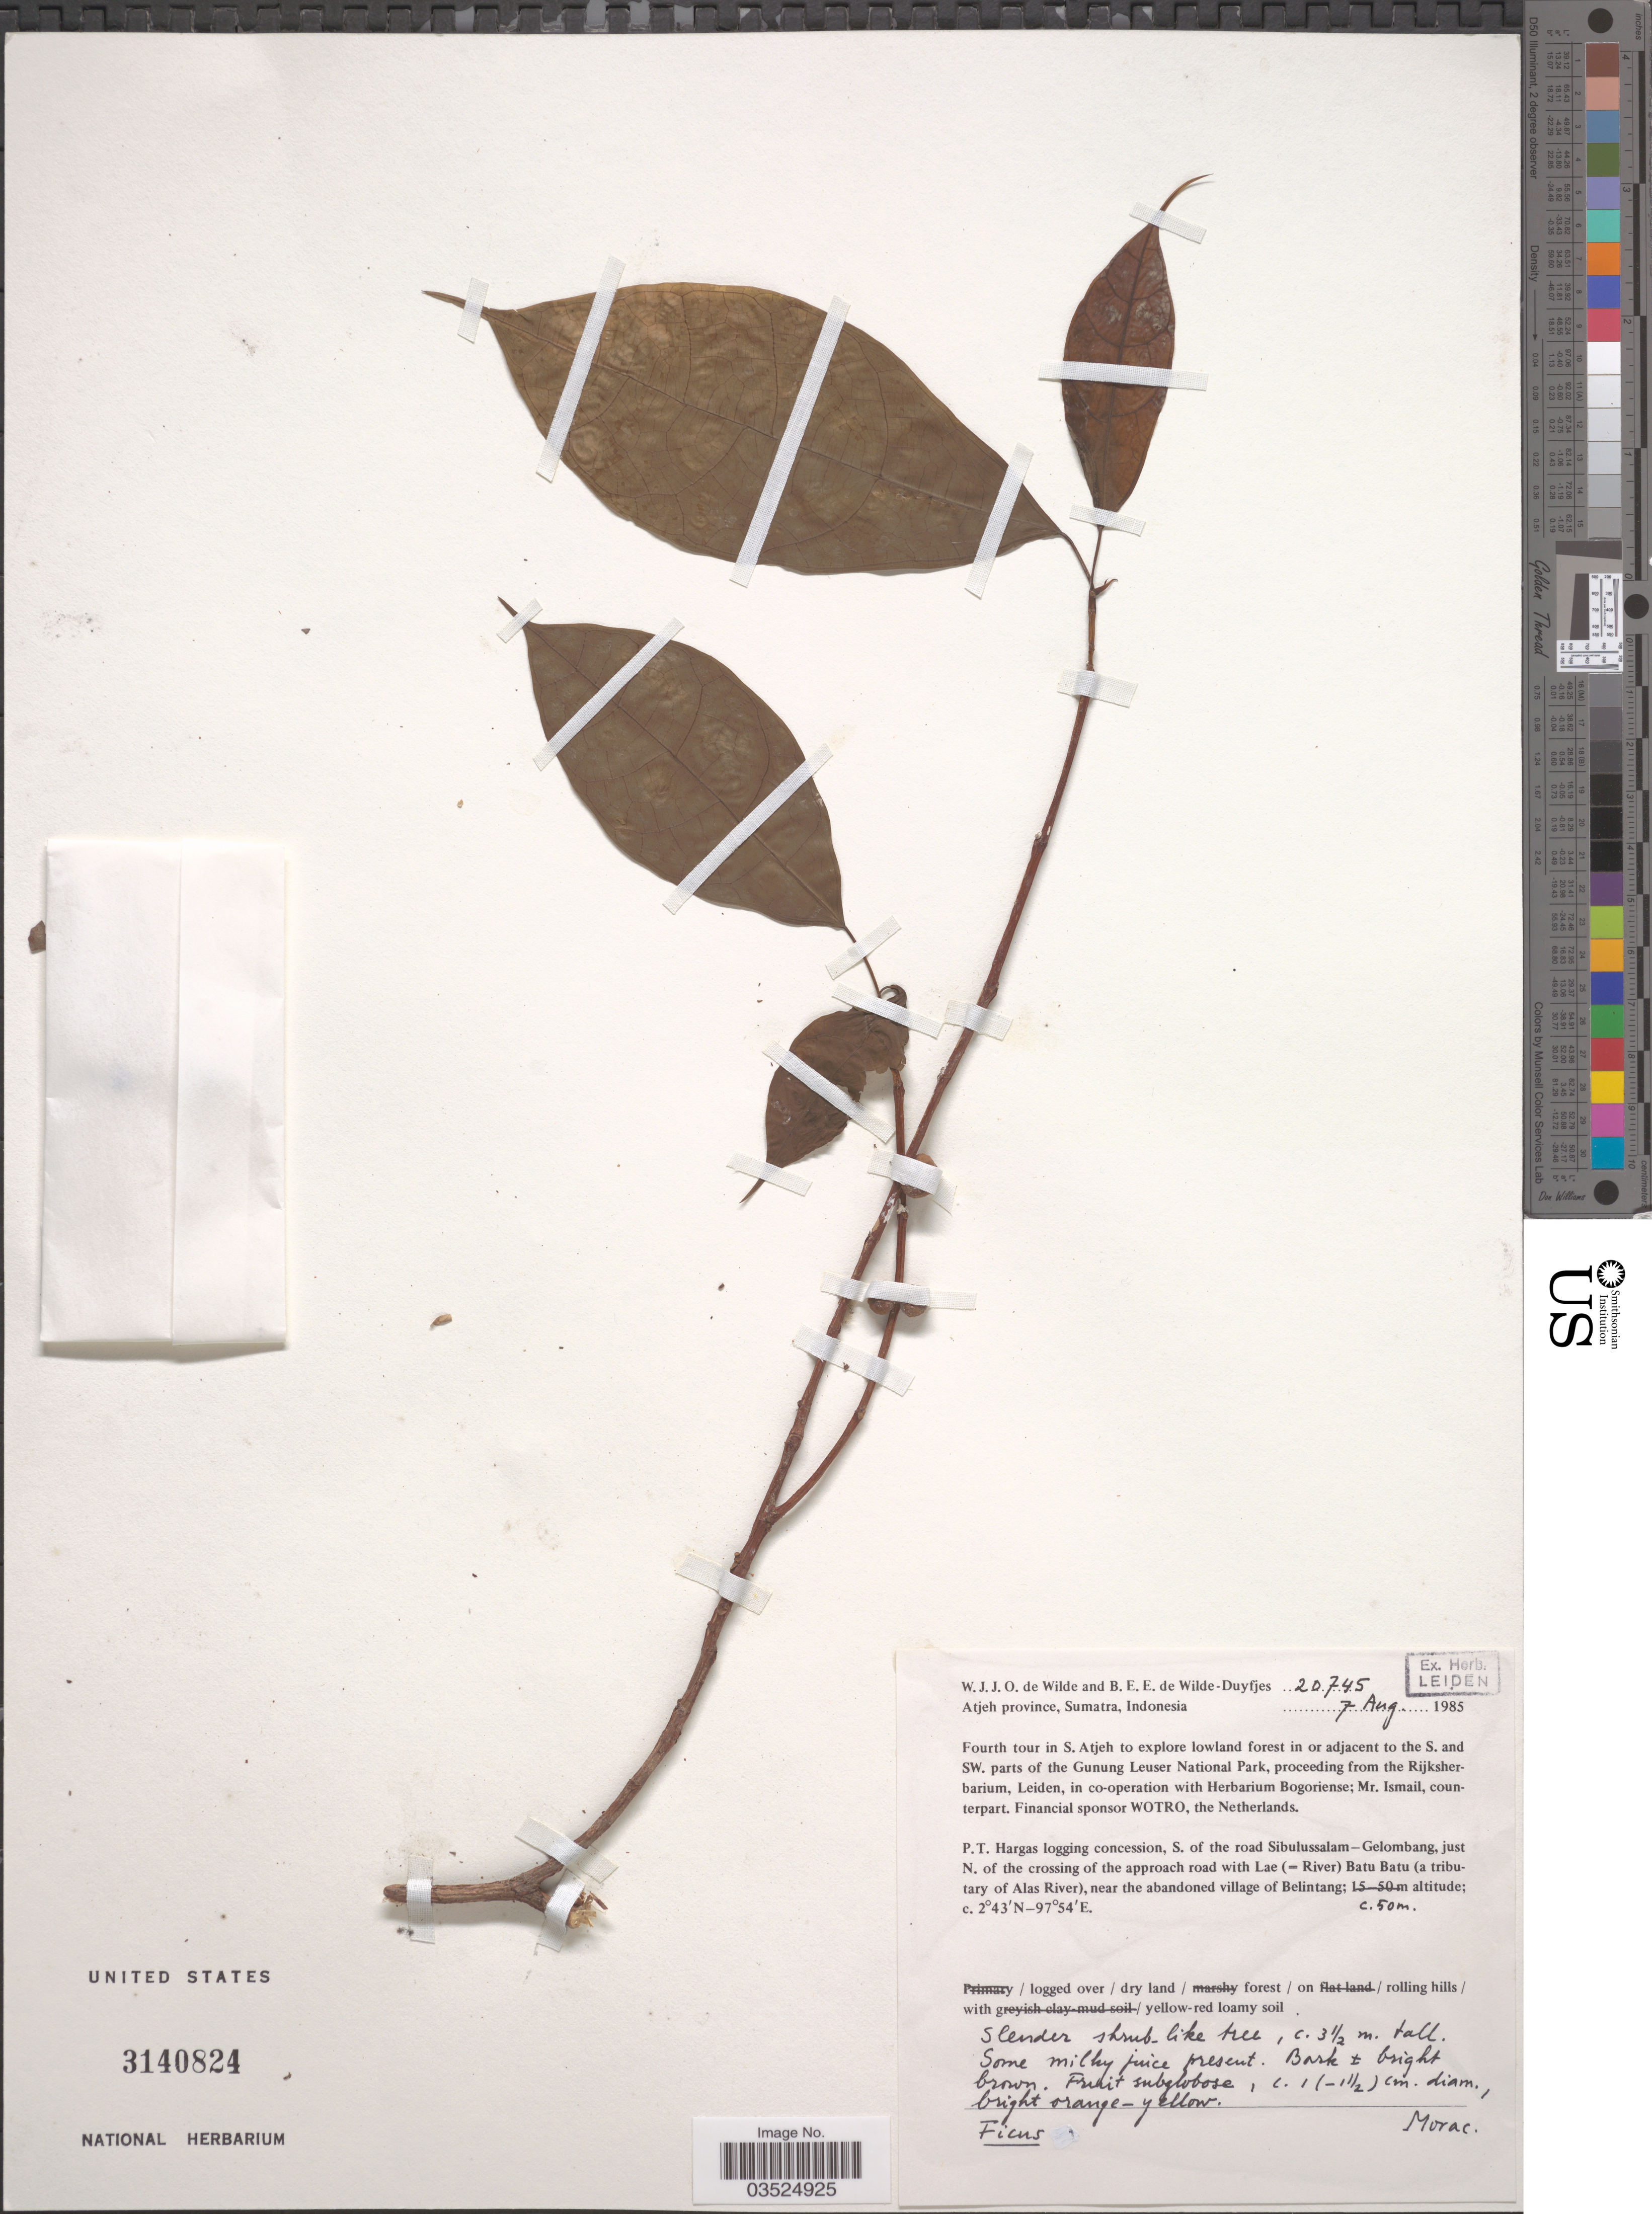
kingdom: Plantae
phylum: Tracheophyta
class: Magnoliopsida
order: Rosales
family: Moraceae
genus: Ficus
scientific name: Ficus sp.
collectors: W. J. de Wilde & B. E. de Wilde-Duyfjes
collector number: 20745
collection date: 1985-08-07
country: Indonesia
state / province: Sumatra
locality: Atjeh province. Fourth tour in S. Atjeh to explore lowland forest in or adjacent to the S. and SW. parts of the Gunung Leuser National Park. P.T. Hargas logging concession, S. of the road Sibulussalam - Gelombang, just N. of the crossing of the approach road with Lae (=River) Batu Batu (a tributary of Alas River), near the abandoned village of Belintang.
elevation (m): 50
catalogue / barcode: US 3140824